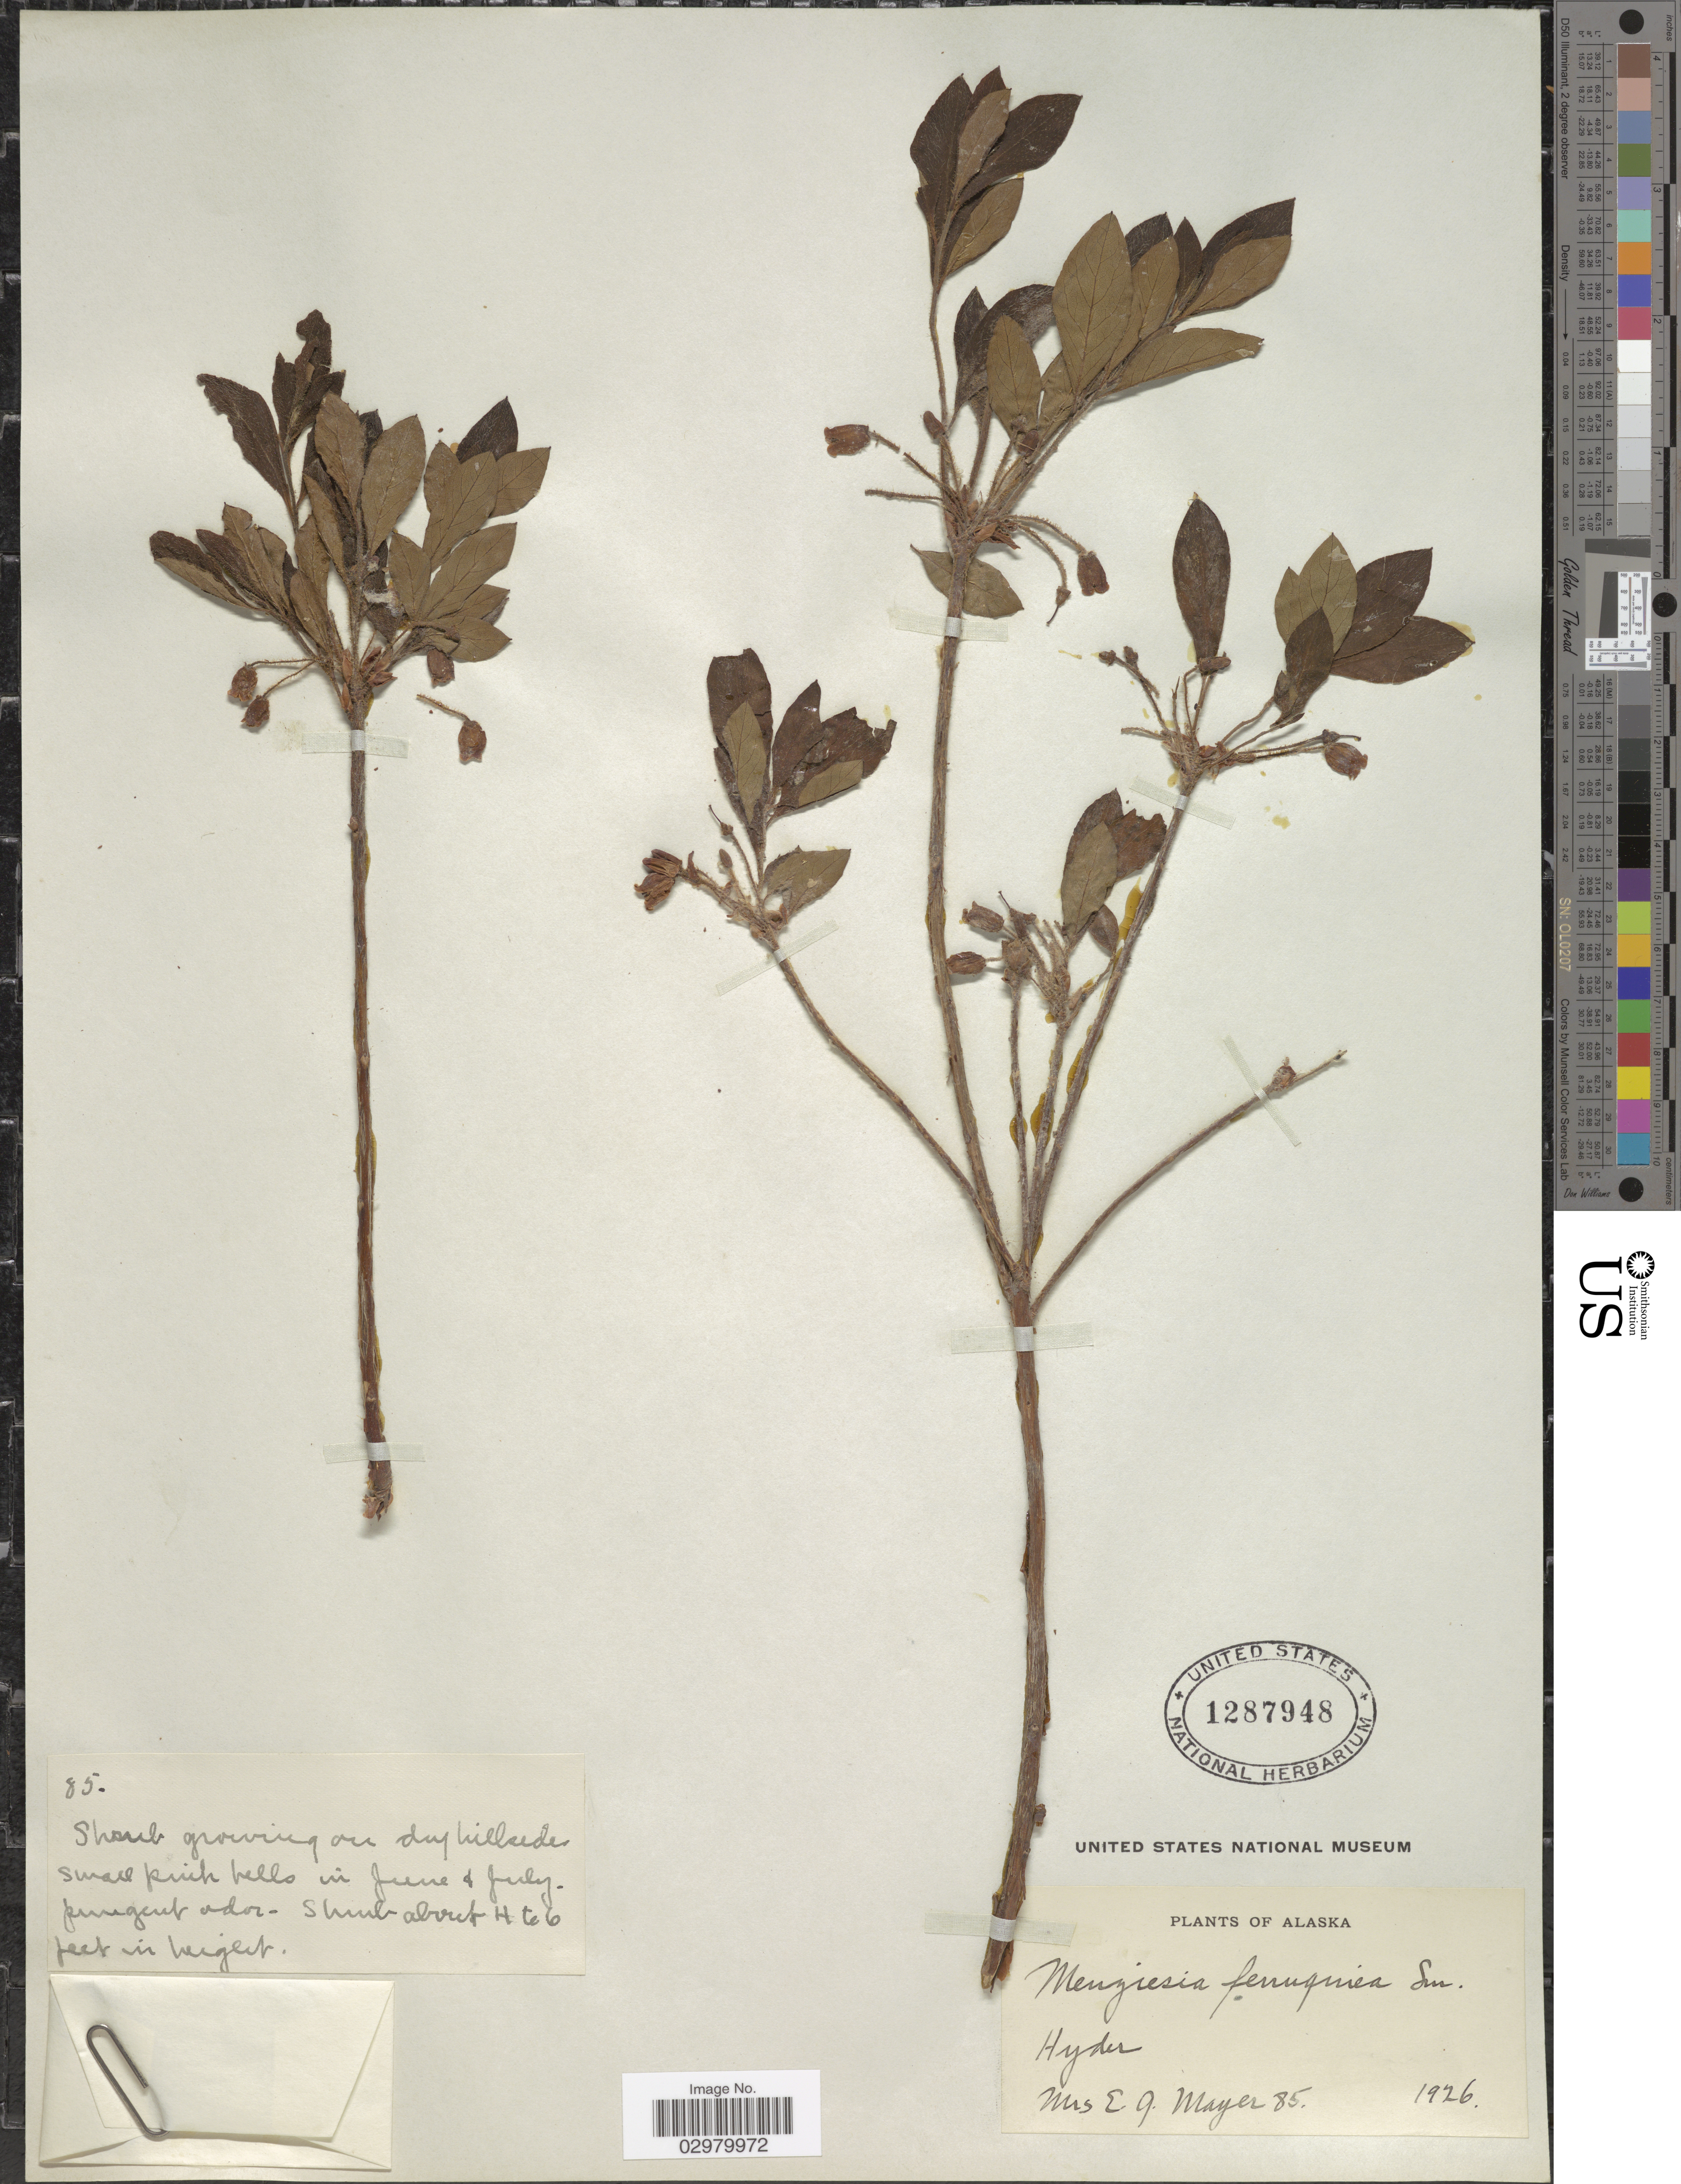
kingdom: Plantae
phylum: Tracheophyta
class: Magnoliopsida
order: Ericales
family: Ericaceae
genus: Menziesia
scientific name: Menziesia ferruginea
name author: Sm.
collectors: E. Mayer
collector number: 85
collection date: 1923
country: United States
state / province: Alaska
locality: Hyder.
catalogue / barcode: US 1287948